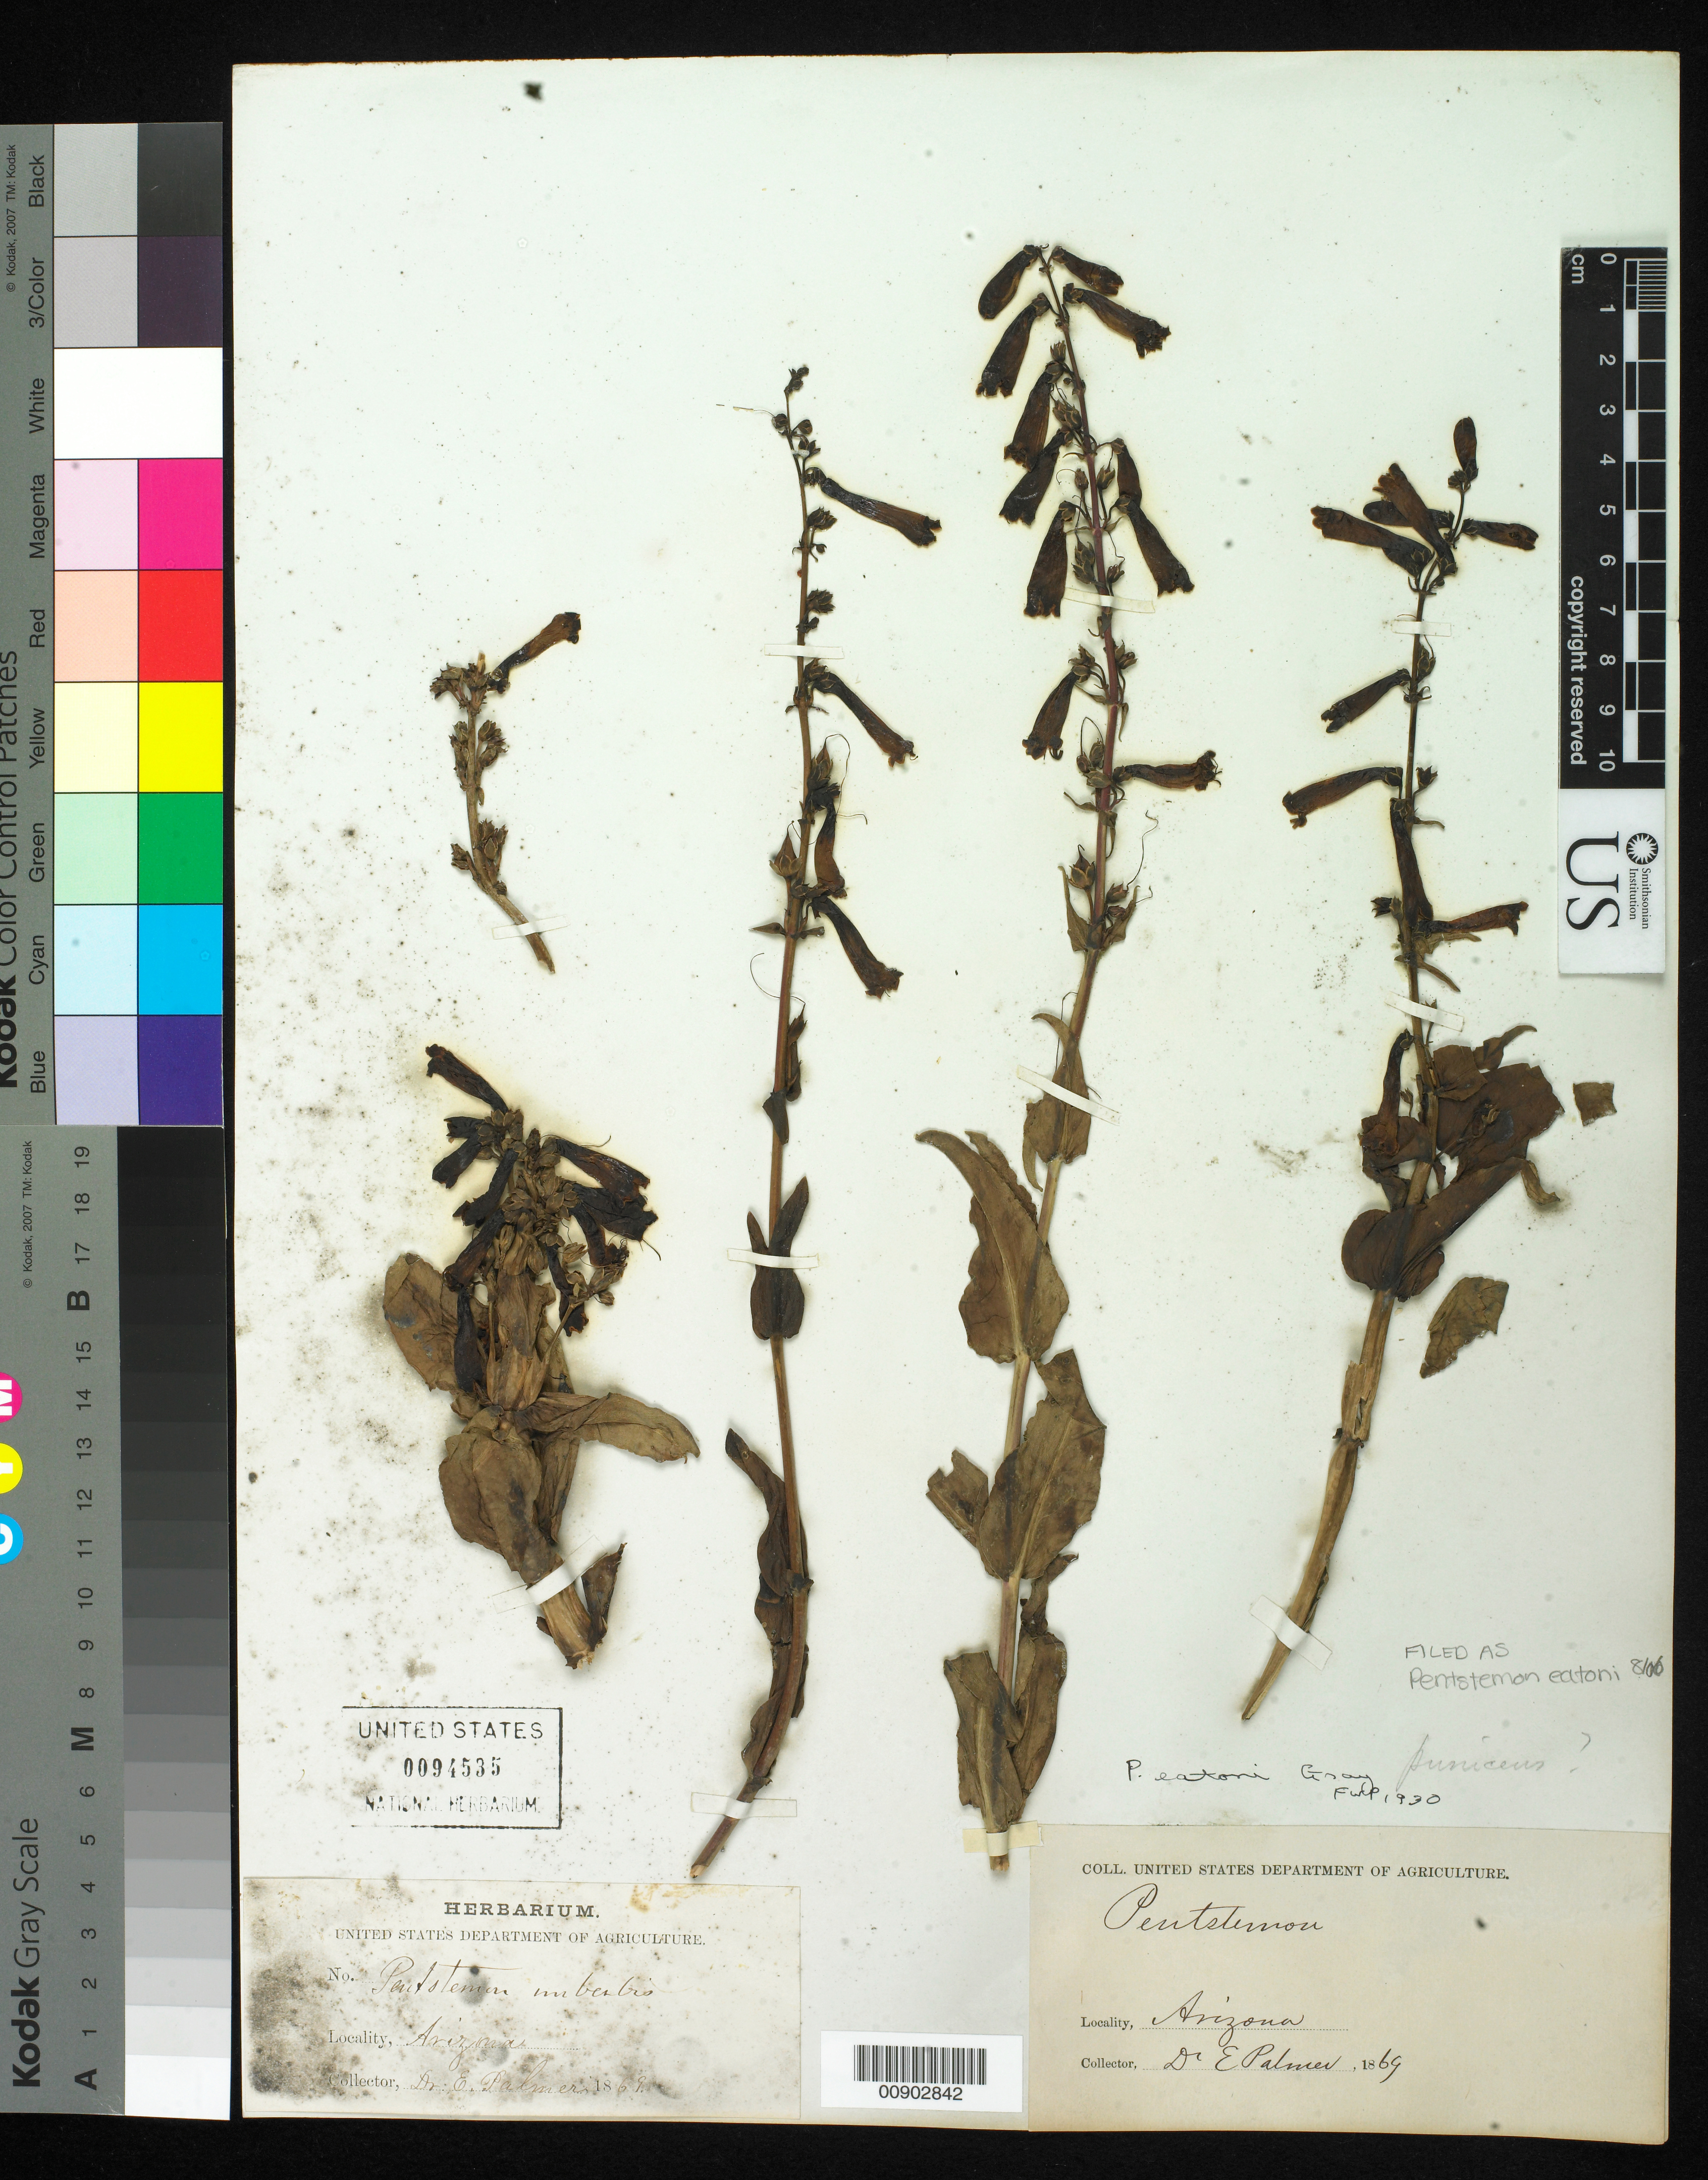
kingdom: Plantae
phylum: Tracheophyta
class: Magnoliopsida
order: Lamiales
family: Plantaginaceae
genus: Penstemon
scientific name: Penstemon eatonii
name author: A. Gray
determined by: Pennell, F. W.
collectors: E. Palmer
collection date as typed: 1869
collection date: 1869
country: United States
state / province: Arizona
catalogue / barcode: US 94535